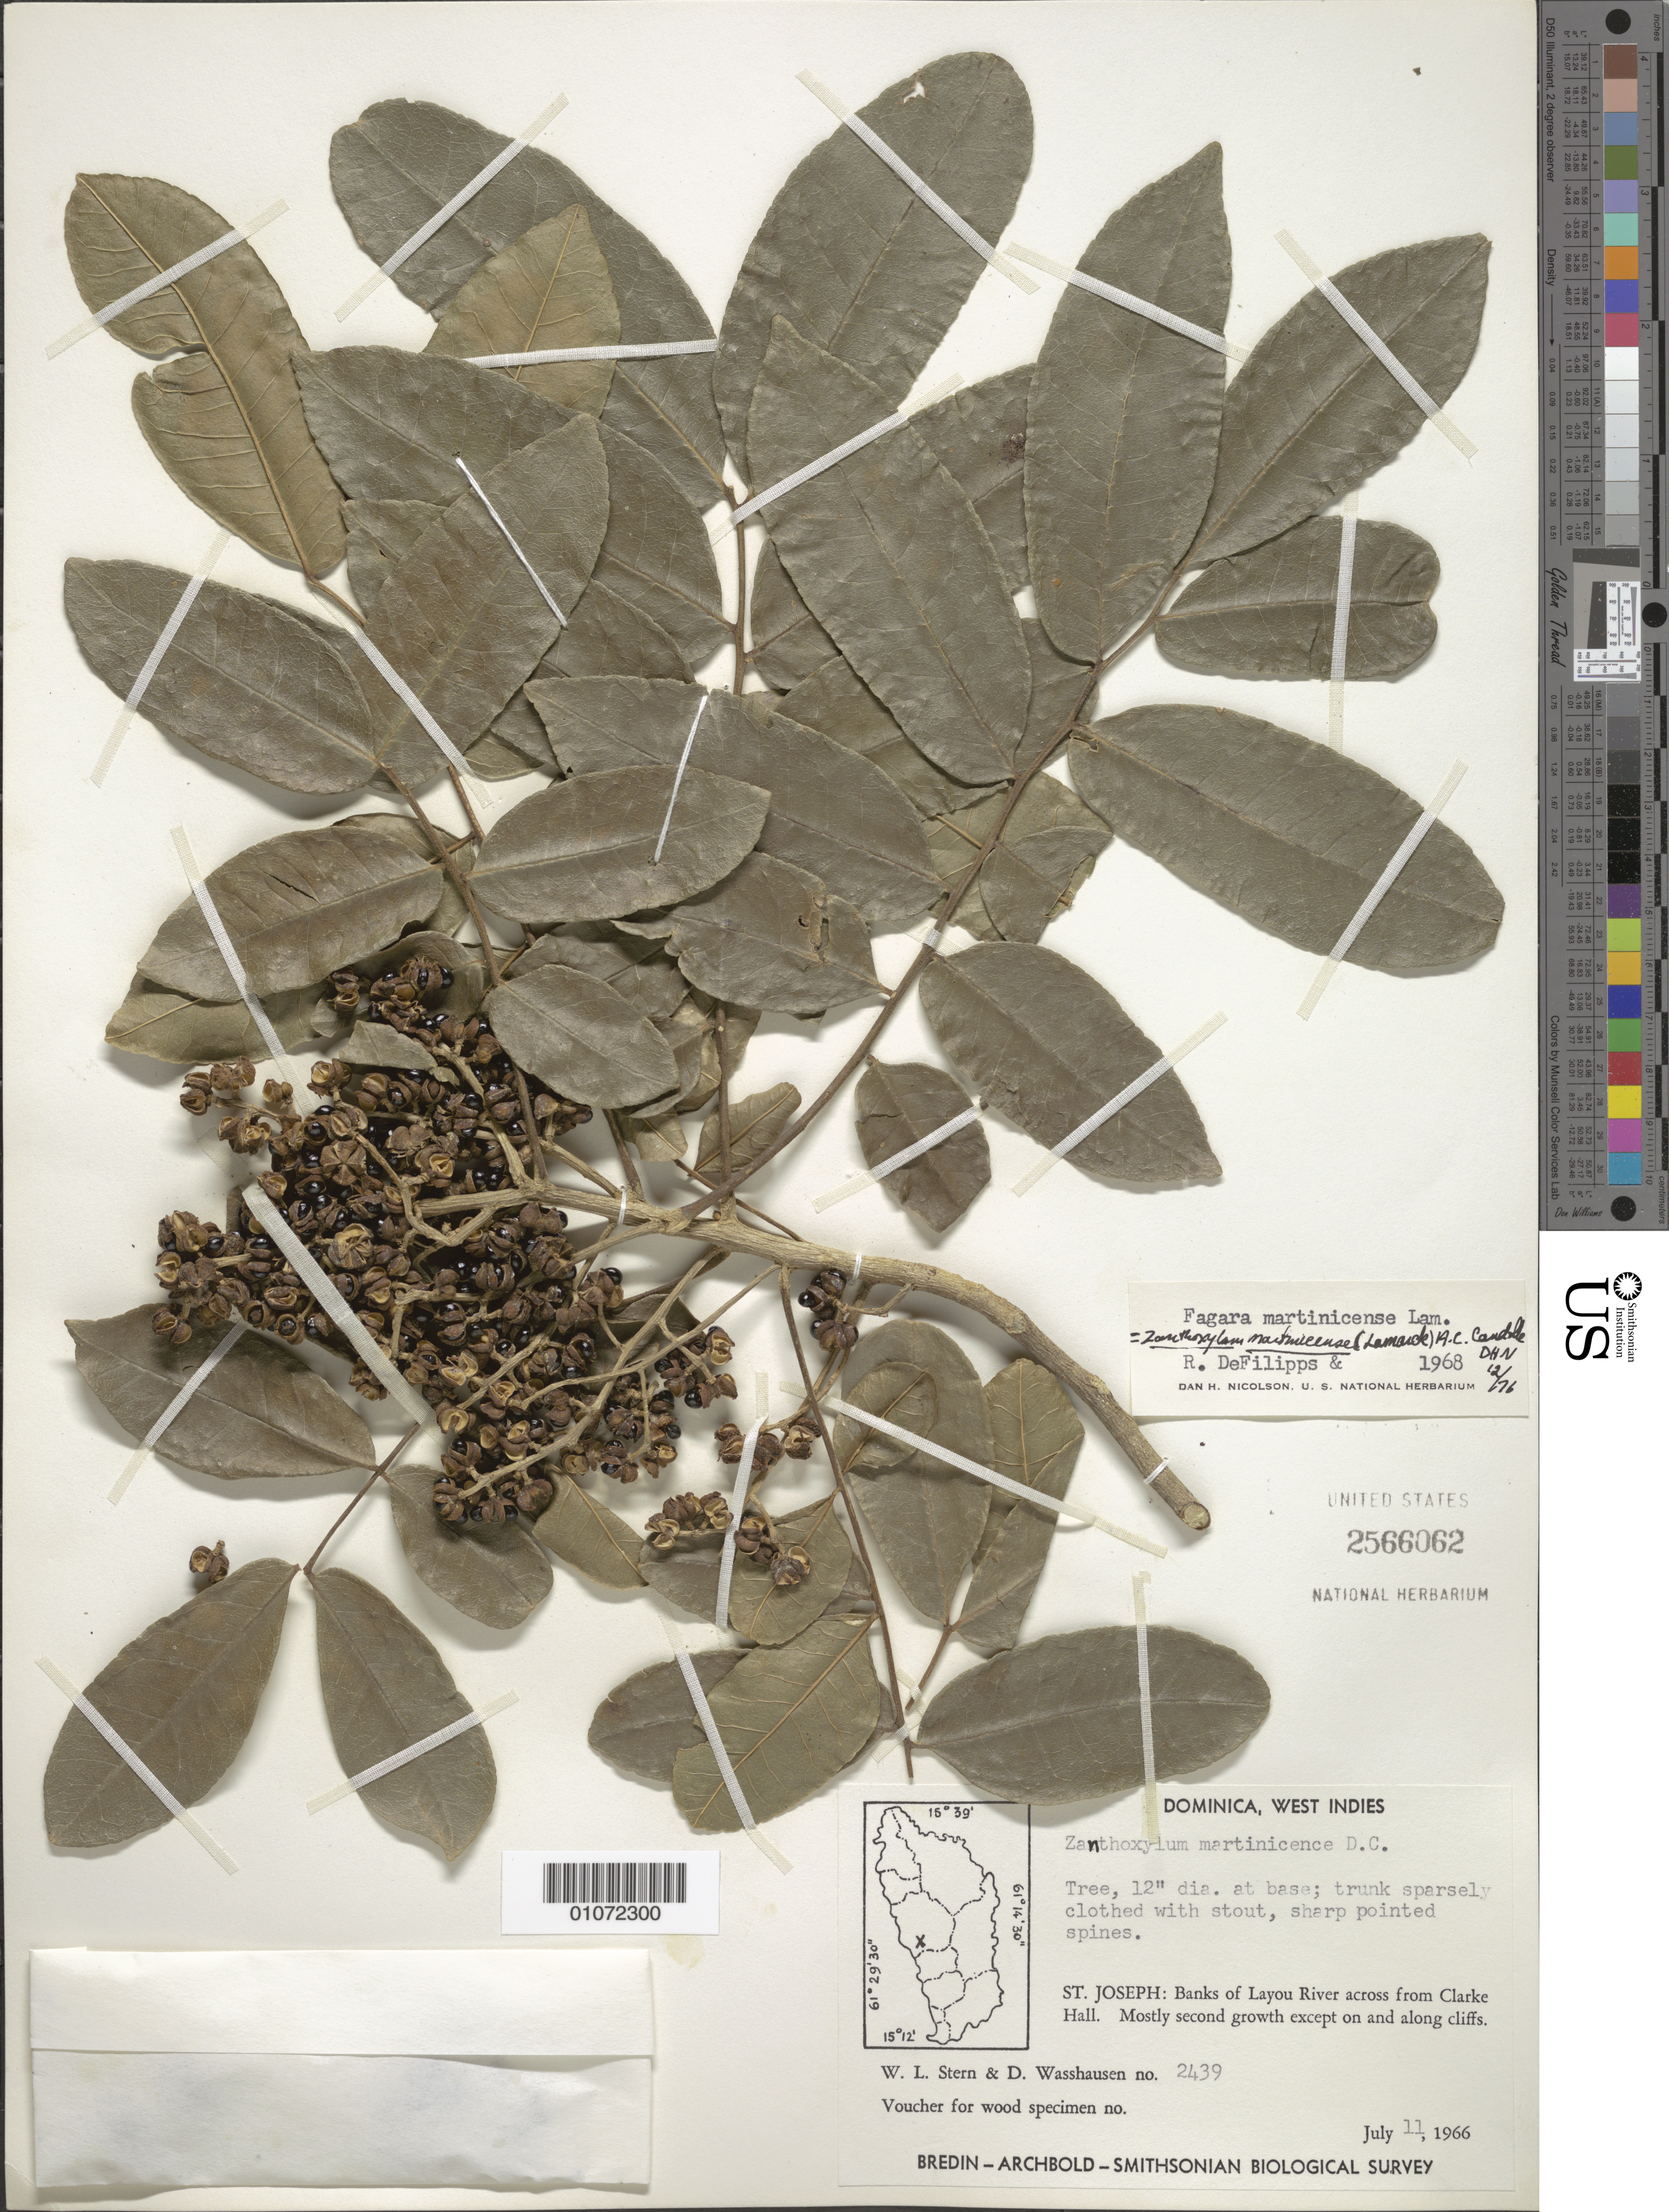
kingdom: Plantae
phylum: Tracheophyta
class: Magnoliopsida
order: Sapindales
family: Rutaceae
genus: Zanthoxylum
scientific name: Zanthoxylum martinicense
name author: (Lam.) DC.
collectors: W. L. Stern & D. C. Wasshausen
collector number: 2439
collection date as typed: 11 Jul 1966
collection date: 1966-07-11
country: Dominica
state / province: St. Joseph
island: Dominica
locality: St. Josephy: banks of Layou River cross from Clarke Hall; mostly second growth except on and along cliffs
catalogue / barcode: US 2566062